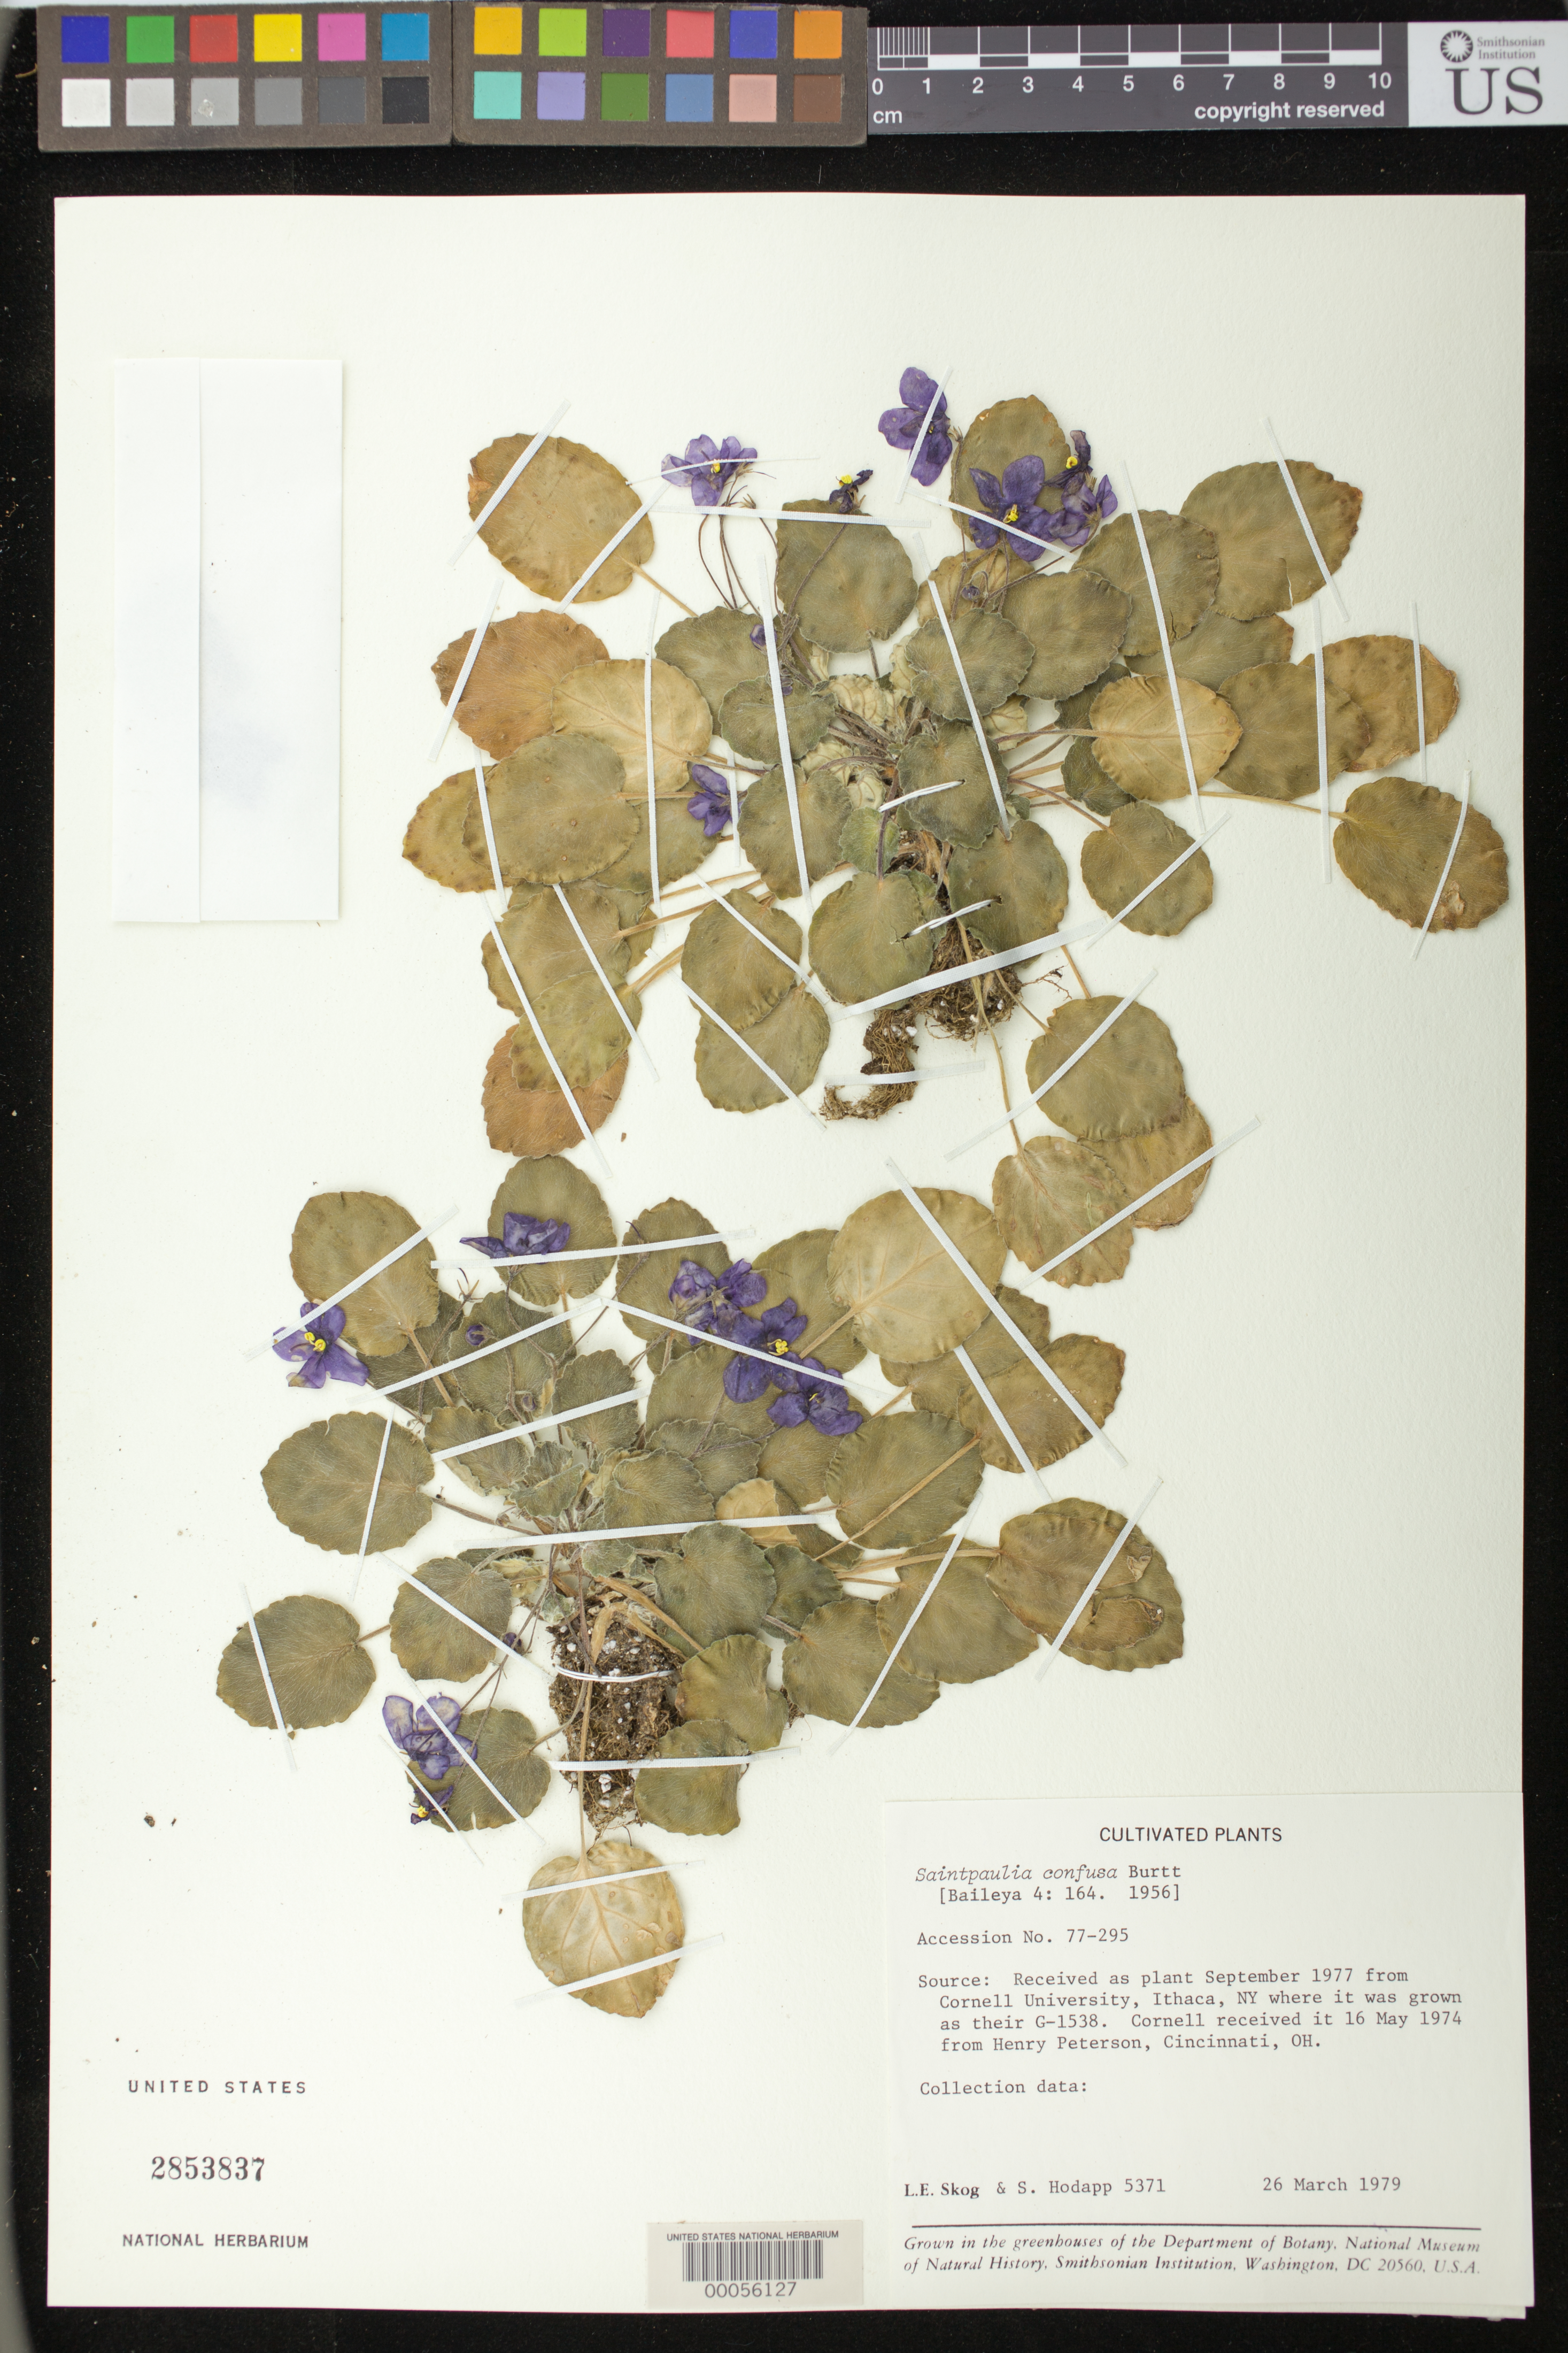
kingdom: Plantae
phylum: Tracheophyta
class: Magnoliopsida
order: Lamiales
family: Gesneriaceae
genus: Streptocarpus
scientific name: Streptocarpus ionanthus subsp. grotei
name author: (Engl.) Christenh.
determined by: Skog, Laurence E.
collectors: L. E. Skog & S. Hodapp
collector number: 5371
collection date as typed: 26 Mar 1979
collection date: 1979-03-26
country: United States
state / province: District of Columbia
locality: greenhouses of the Department of Botany, National Museum of Natural History, Smithsonian Institution, Washington, DC 20560.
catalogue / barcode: US 2853837